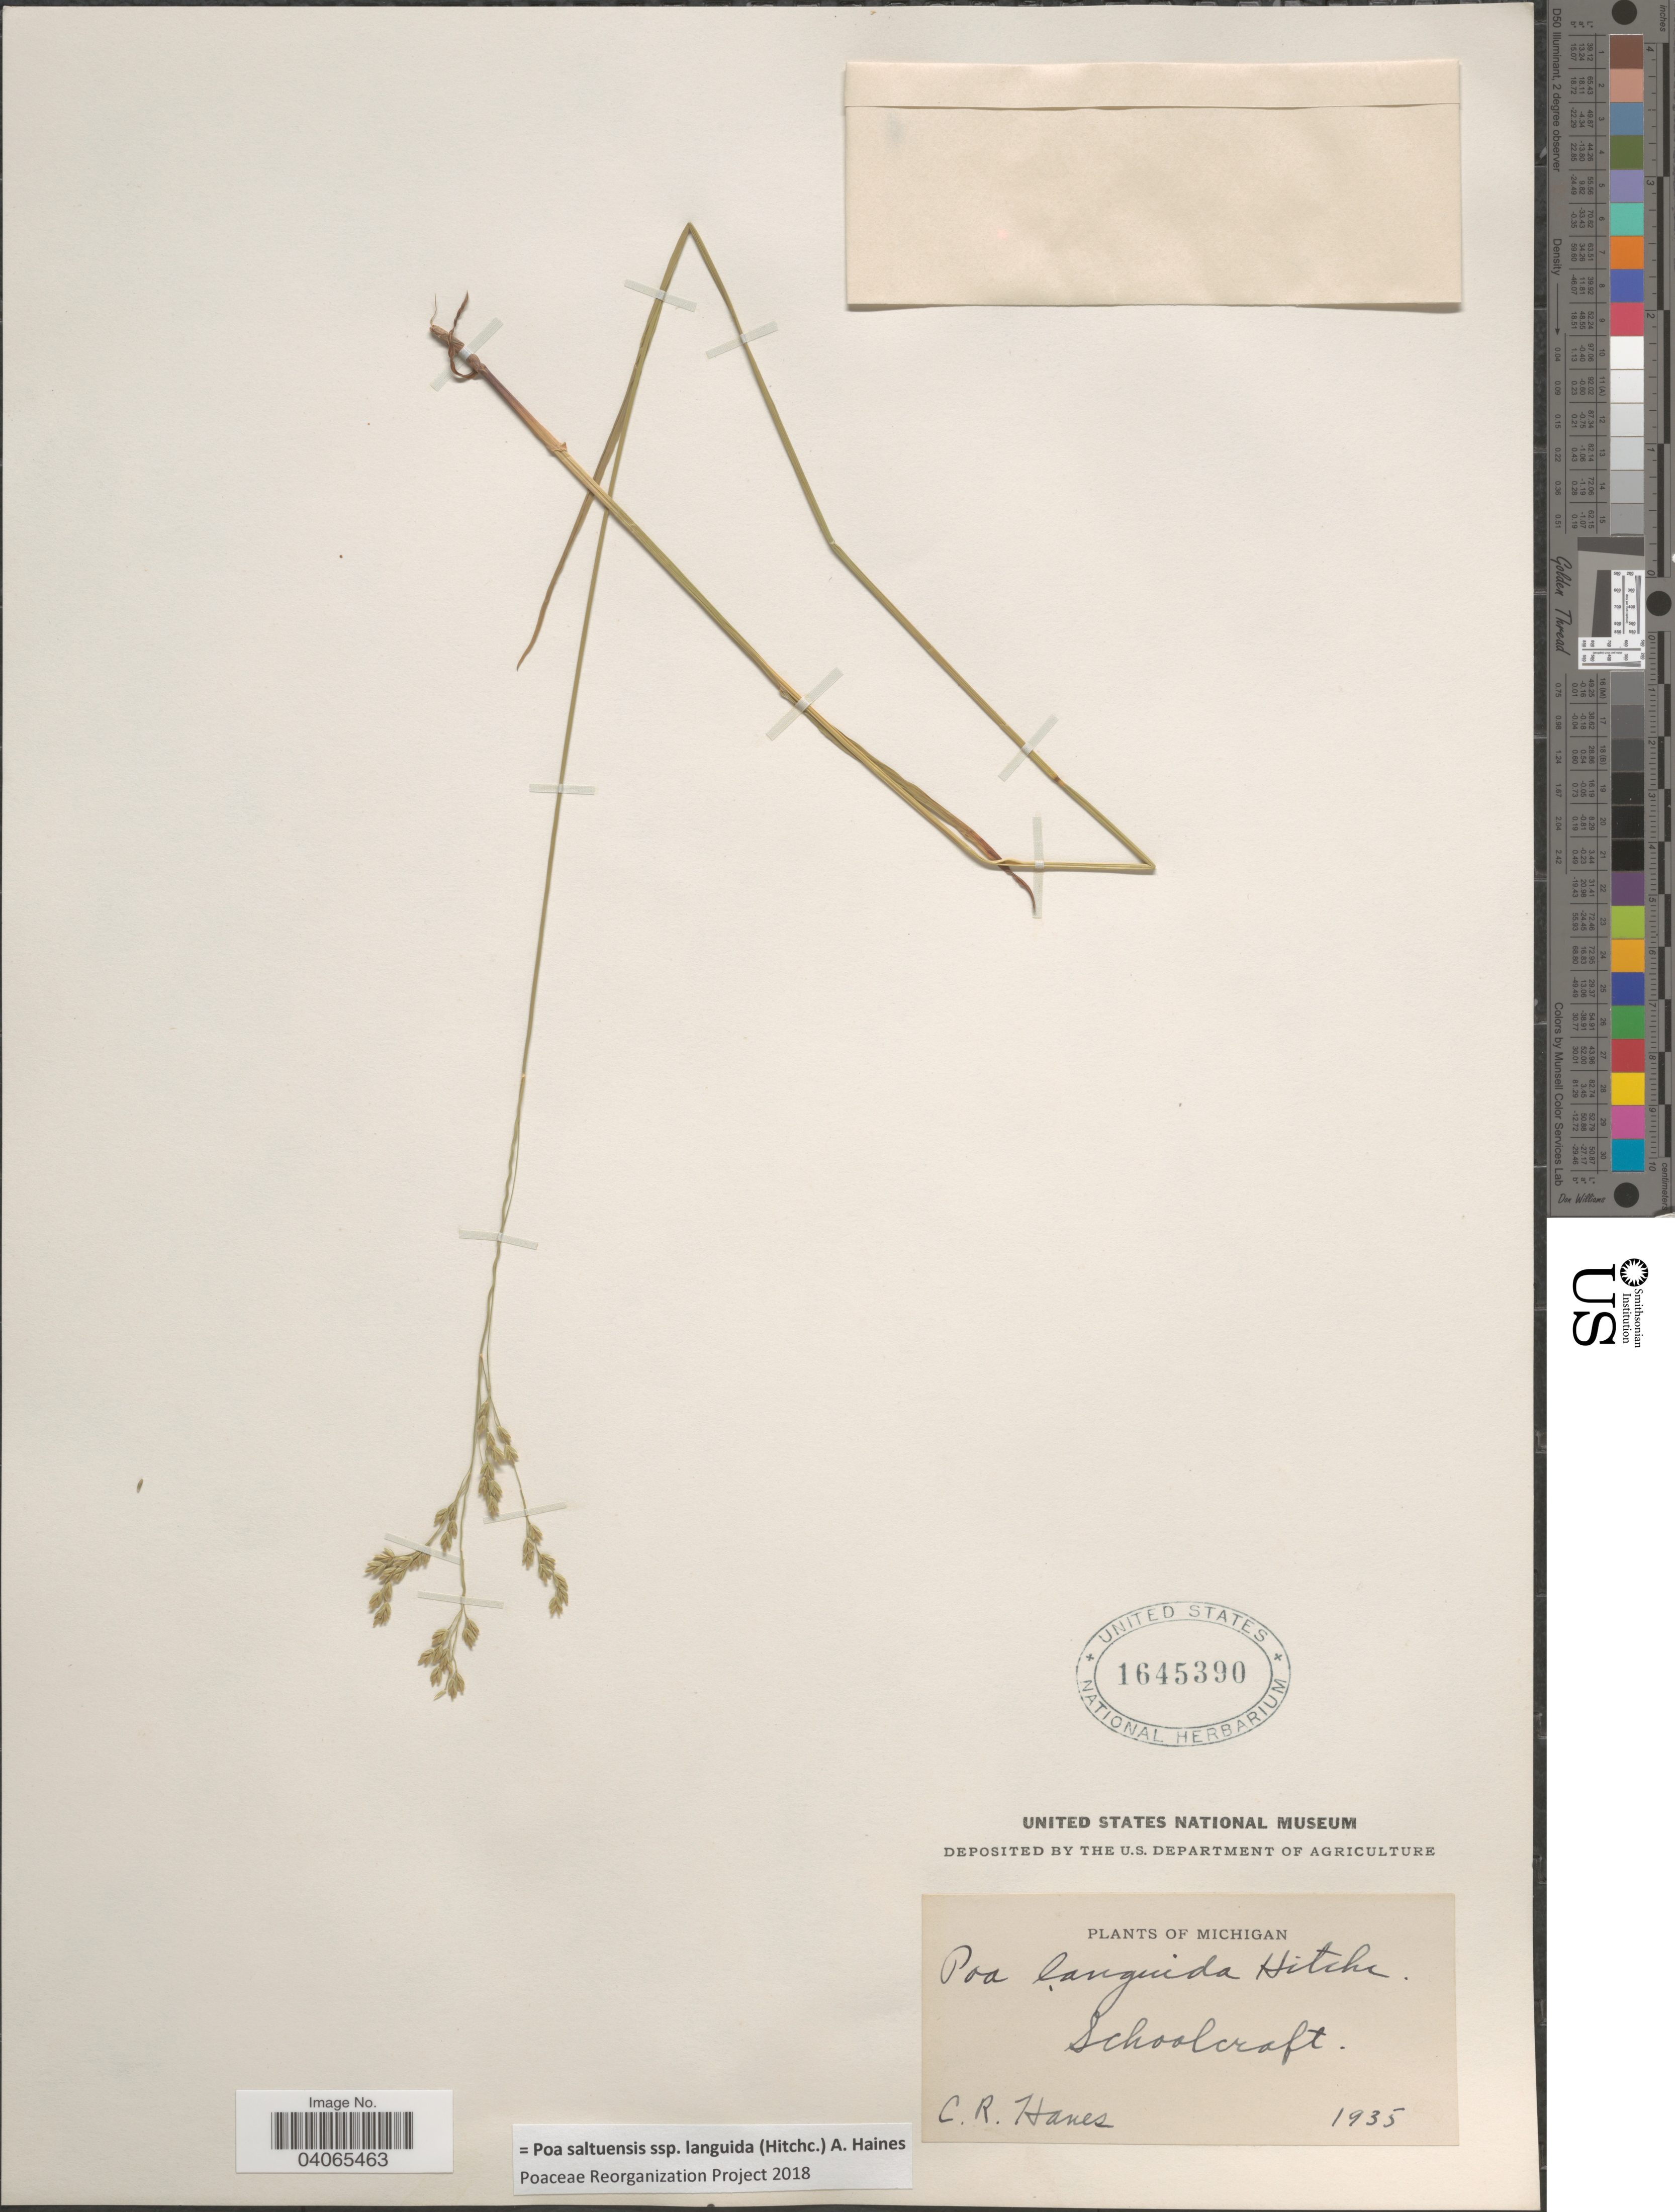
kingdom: Plantae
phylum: Tracheophyta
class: Liliopsida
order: Poales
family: Poaceae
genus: Poa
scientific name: Poa saltuensis subsp. languida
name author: (Hitchc.) A. Haines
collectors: C. Hanes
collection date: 1935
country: United States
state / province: Michigan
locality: Schoolcraft.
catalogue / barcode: US 1645390